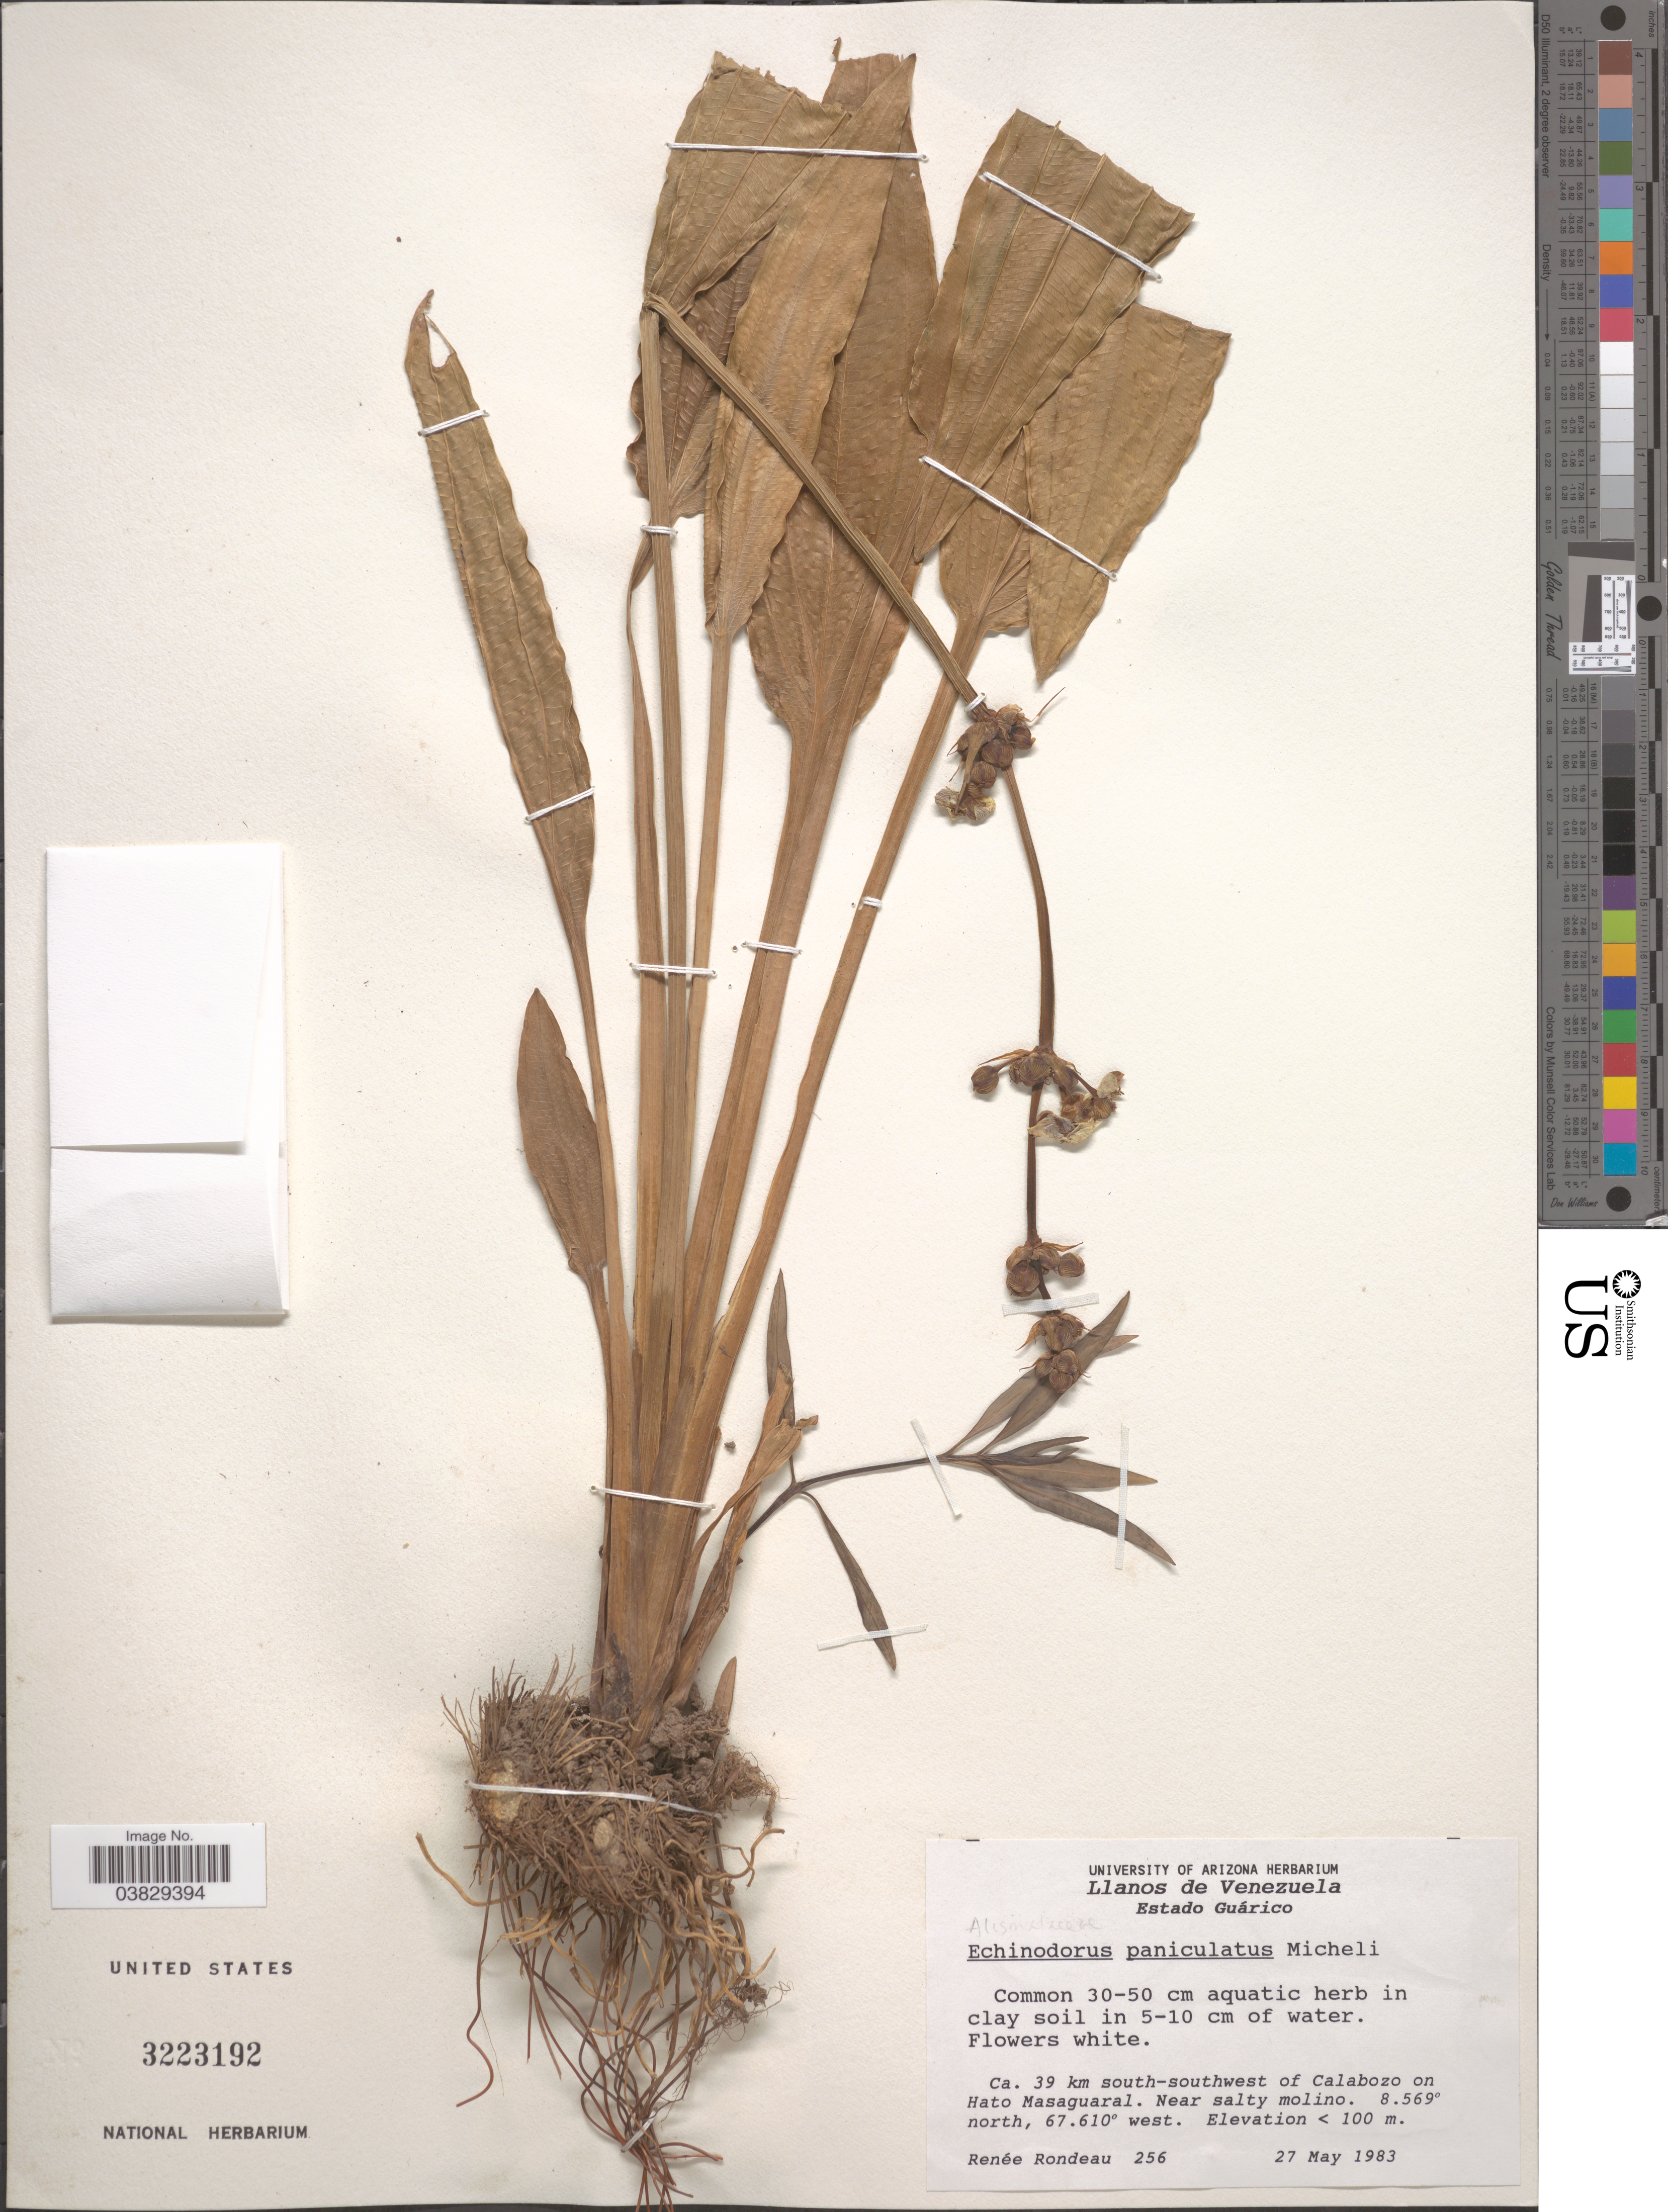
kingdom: Plantae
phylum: Tracheophyta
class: Liliopsida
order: Alismatales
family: Alismataceae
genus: Echinodorus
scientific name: Echinodorus paniculatus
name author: Micheli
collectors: R. Rondeau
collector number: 256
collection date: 1983-05-27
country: Venezuela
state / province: Guarico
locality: Ca. 39 km south-southwest of Calabozo on Hato Masaguaral. Near salty molino.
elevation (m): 100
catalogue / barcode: US 3223192